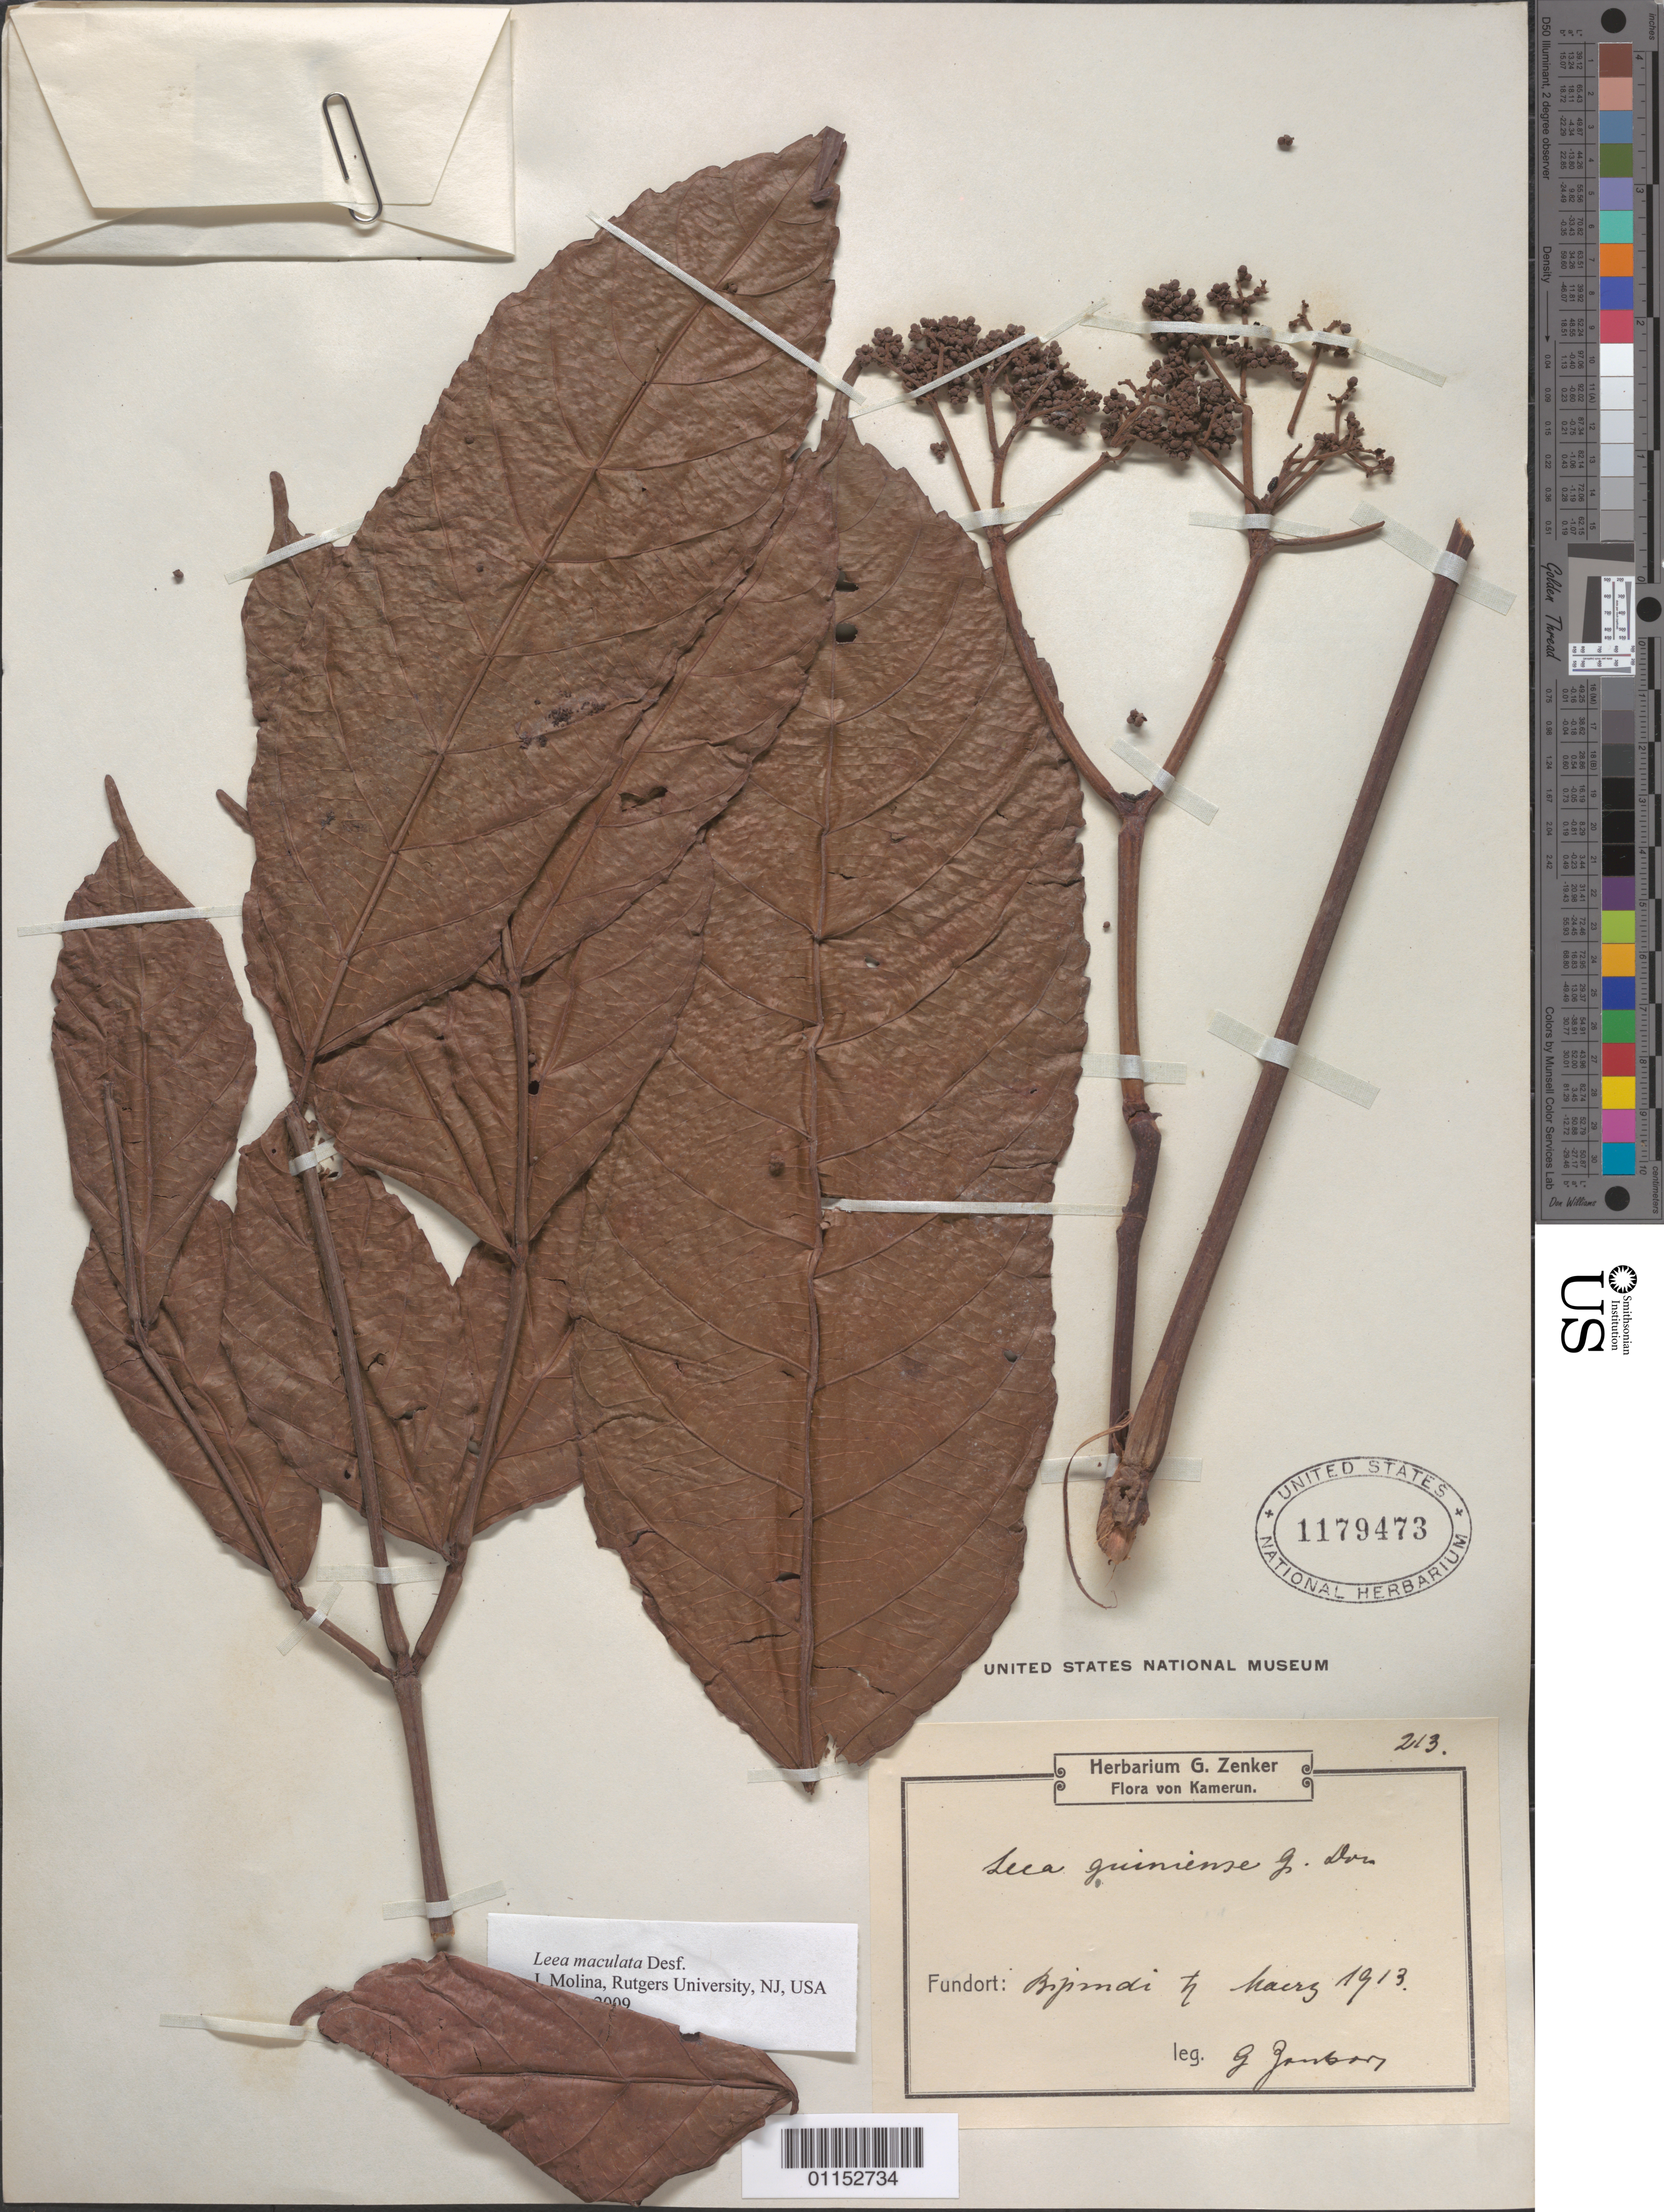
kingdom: Plantae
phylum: Tracheophyta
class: Magnoliopsida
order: Vitales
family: Vitaceae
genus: Leea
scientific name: Leea maculata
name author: Desf.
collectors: G. A. Zenker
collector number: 213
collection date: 1913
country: Cameroon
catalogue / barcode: US 1179473